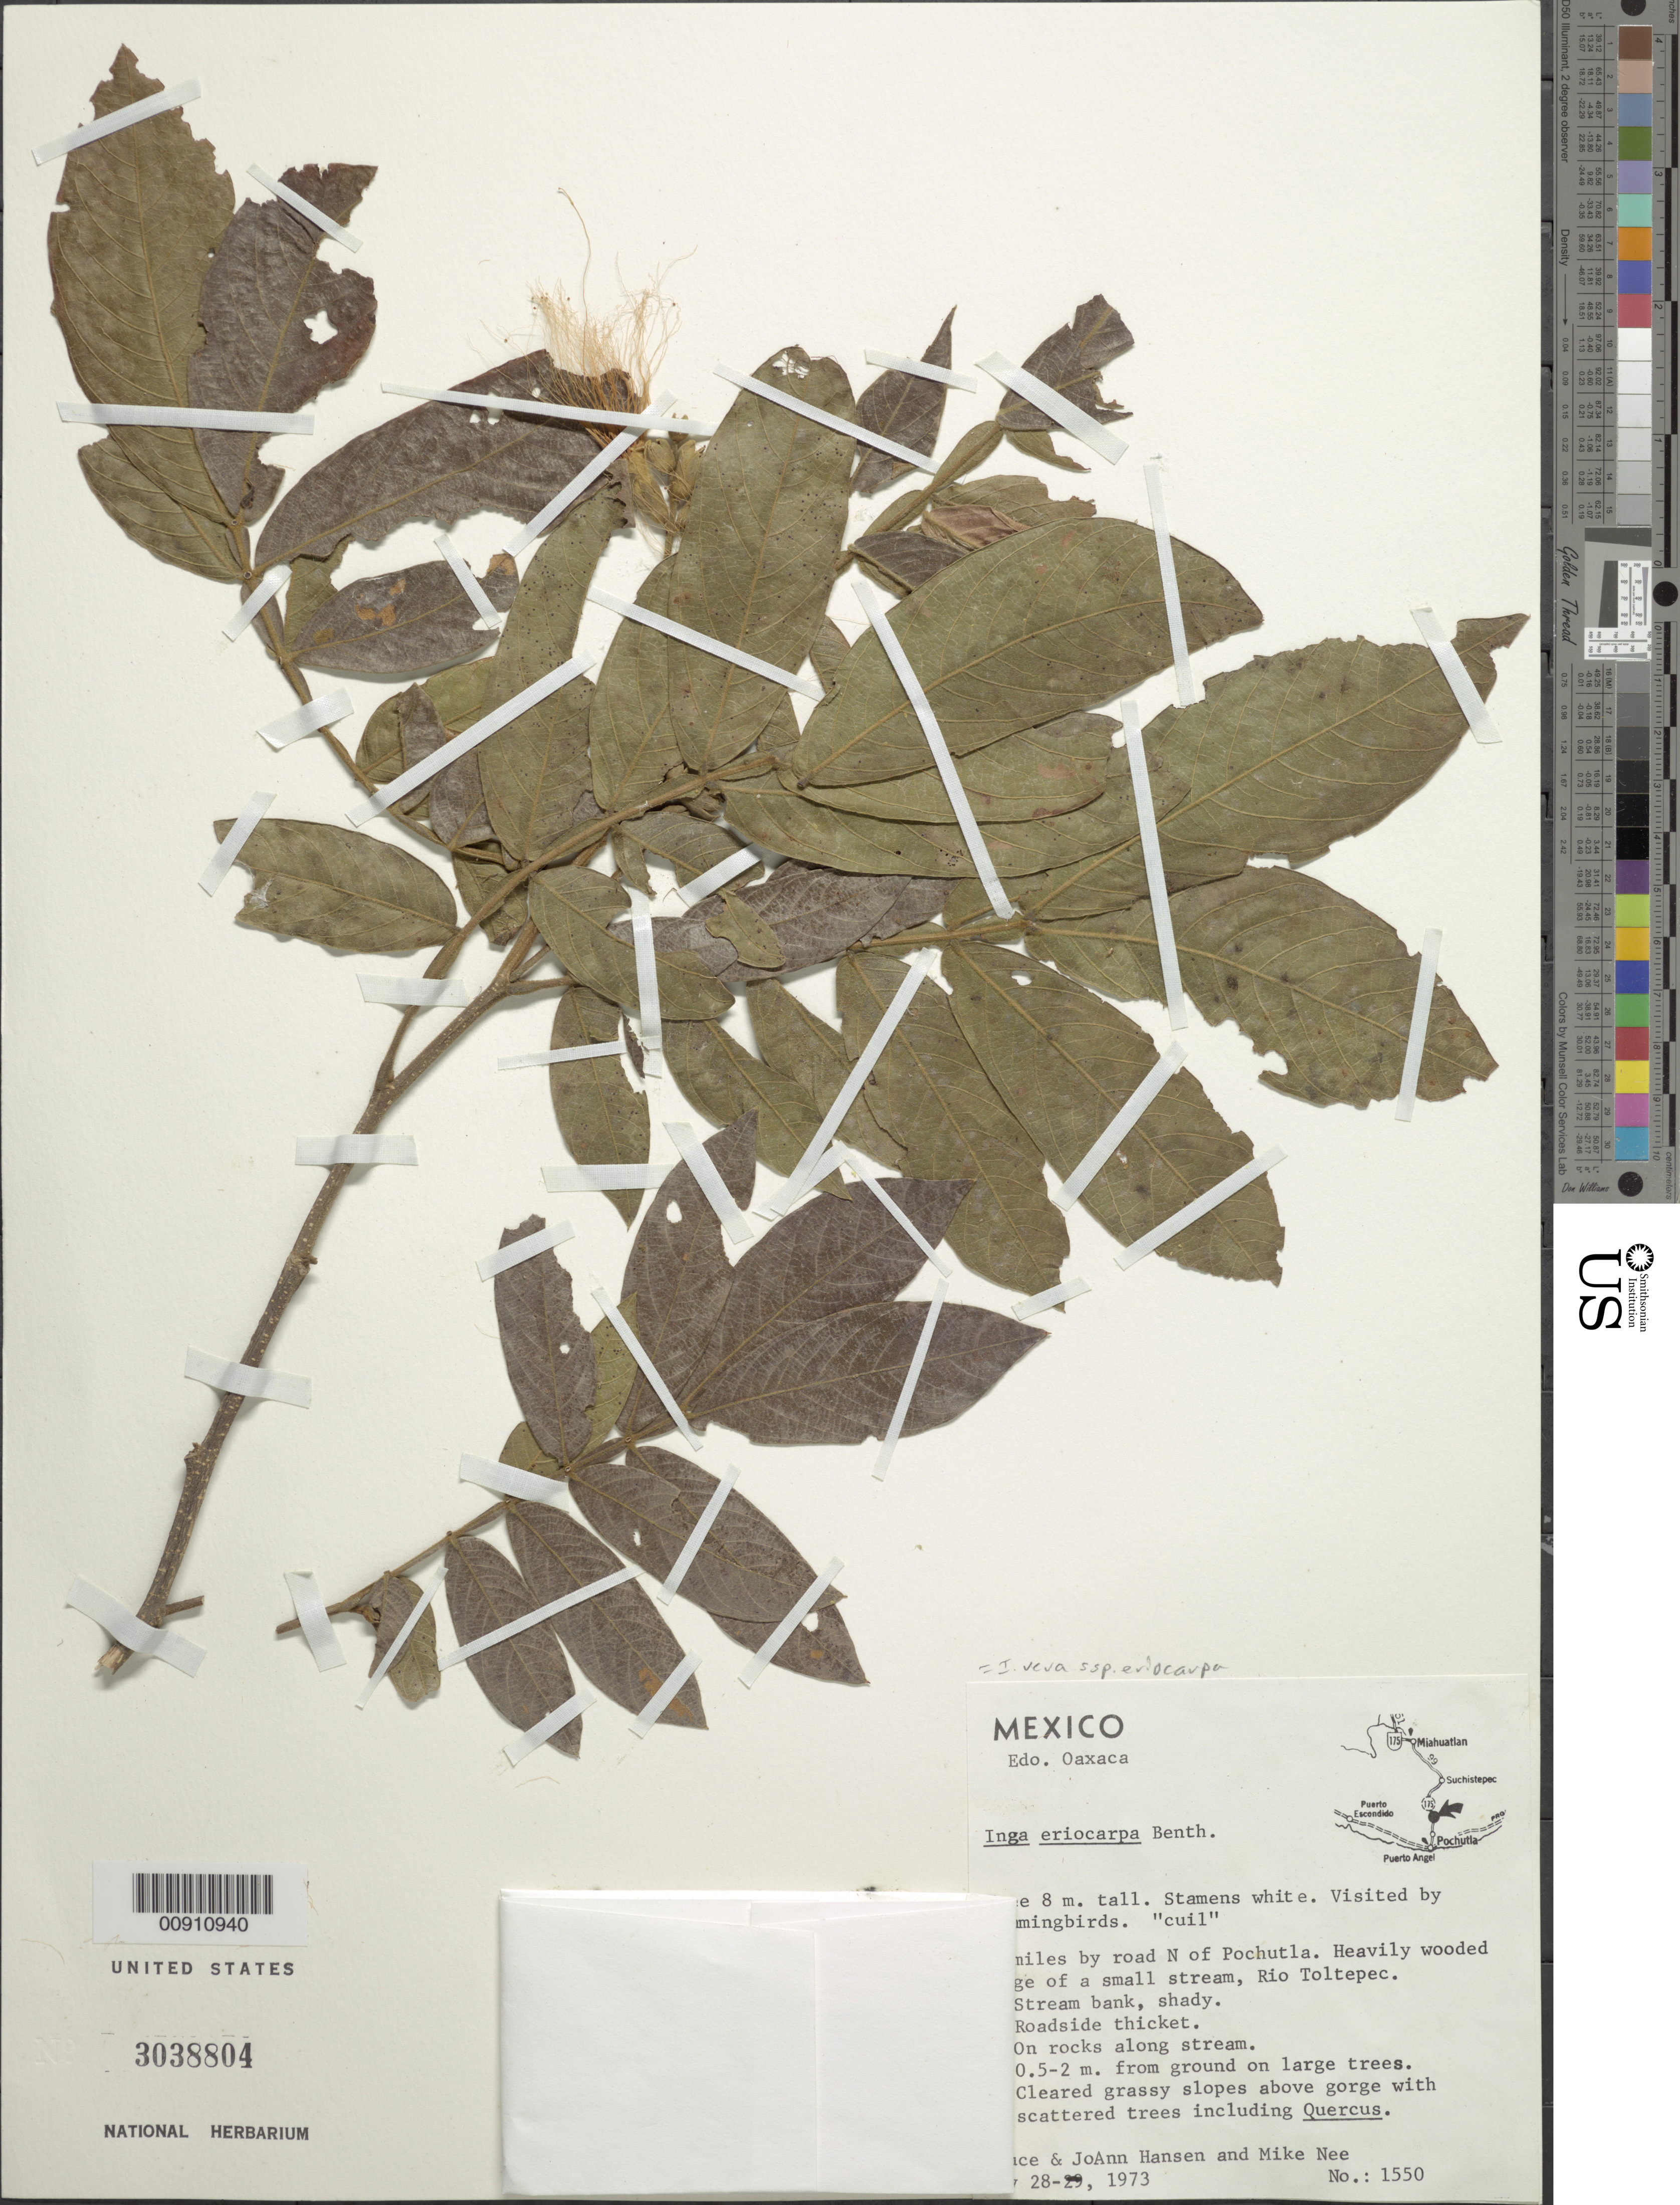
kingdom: Plantae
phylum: Tracheophyta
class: Magnoliopsida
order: Fabales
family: Fabaceae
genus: Inga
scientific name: Inga vera subsp. eriocarpa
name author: (Benth.) J. León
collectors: B. Hansen, J. Hansen & M. Nee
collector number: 1550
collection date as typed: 28 May 1973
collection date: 1973-05-28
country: Mexico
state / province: Oaxaca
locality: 10 miles by road N of Pochutla. Heavily wooded gorge of a small stream, Río Toltepec.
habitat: Stream bank, shady. Heavily wooded gorge of a small stream.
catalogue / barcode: US 3038804